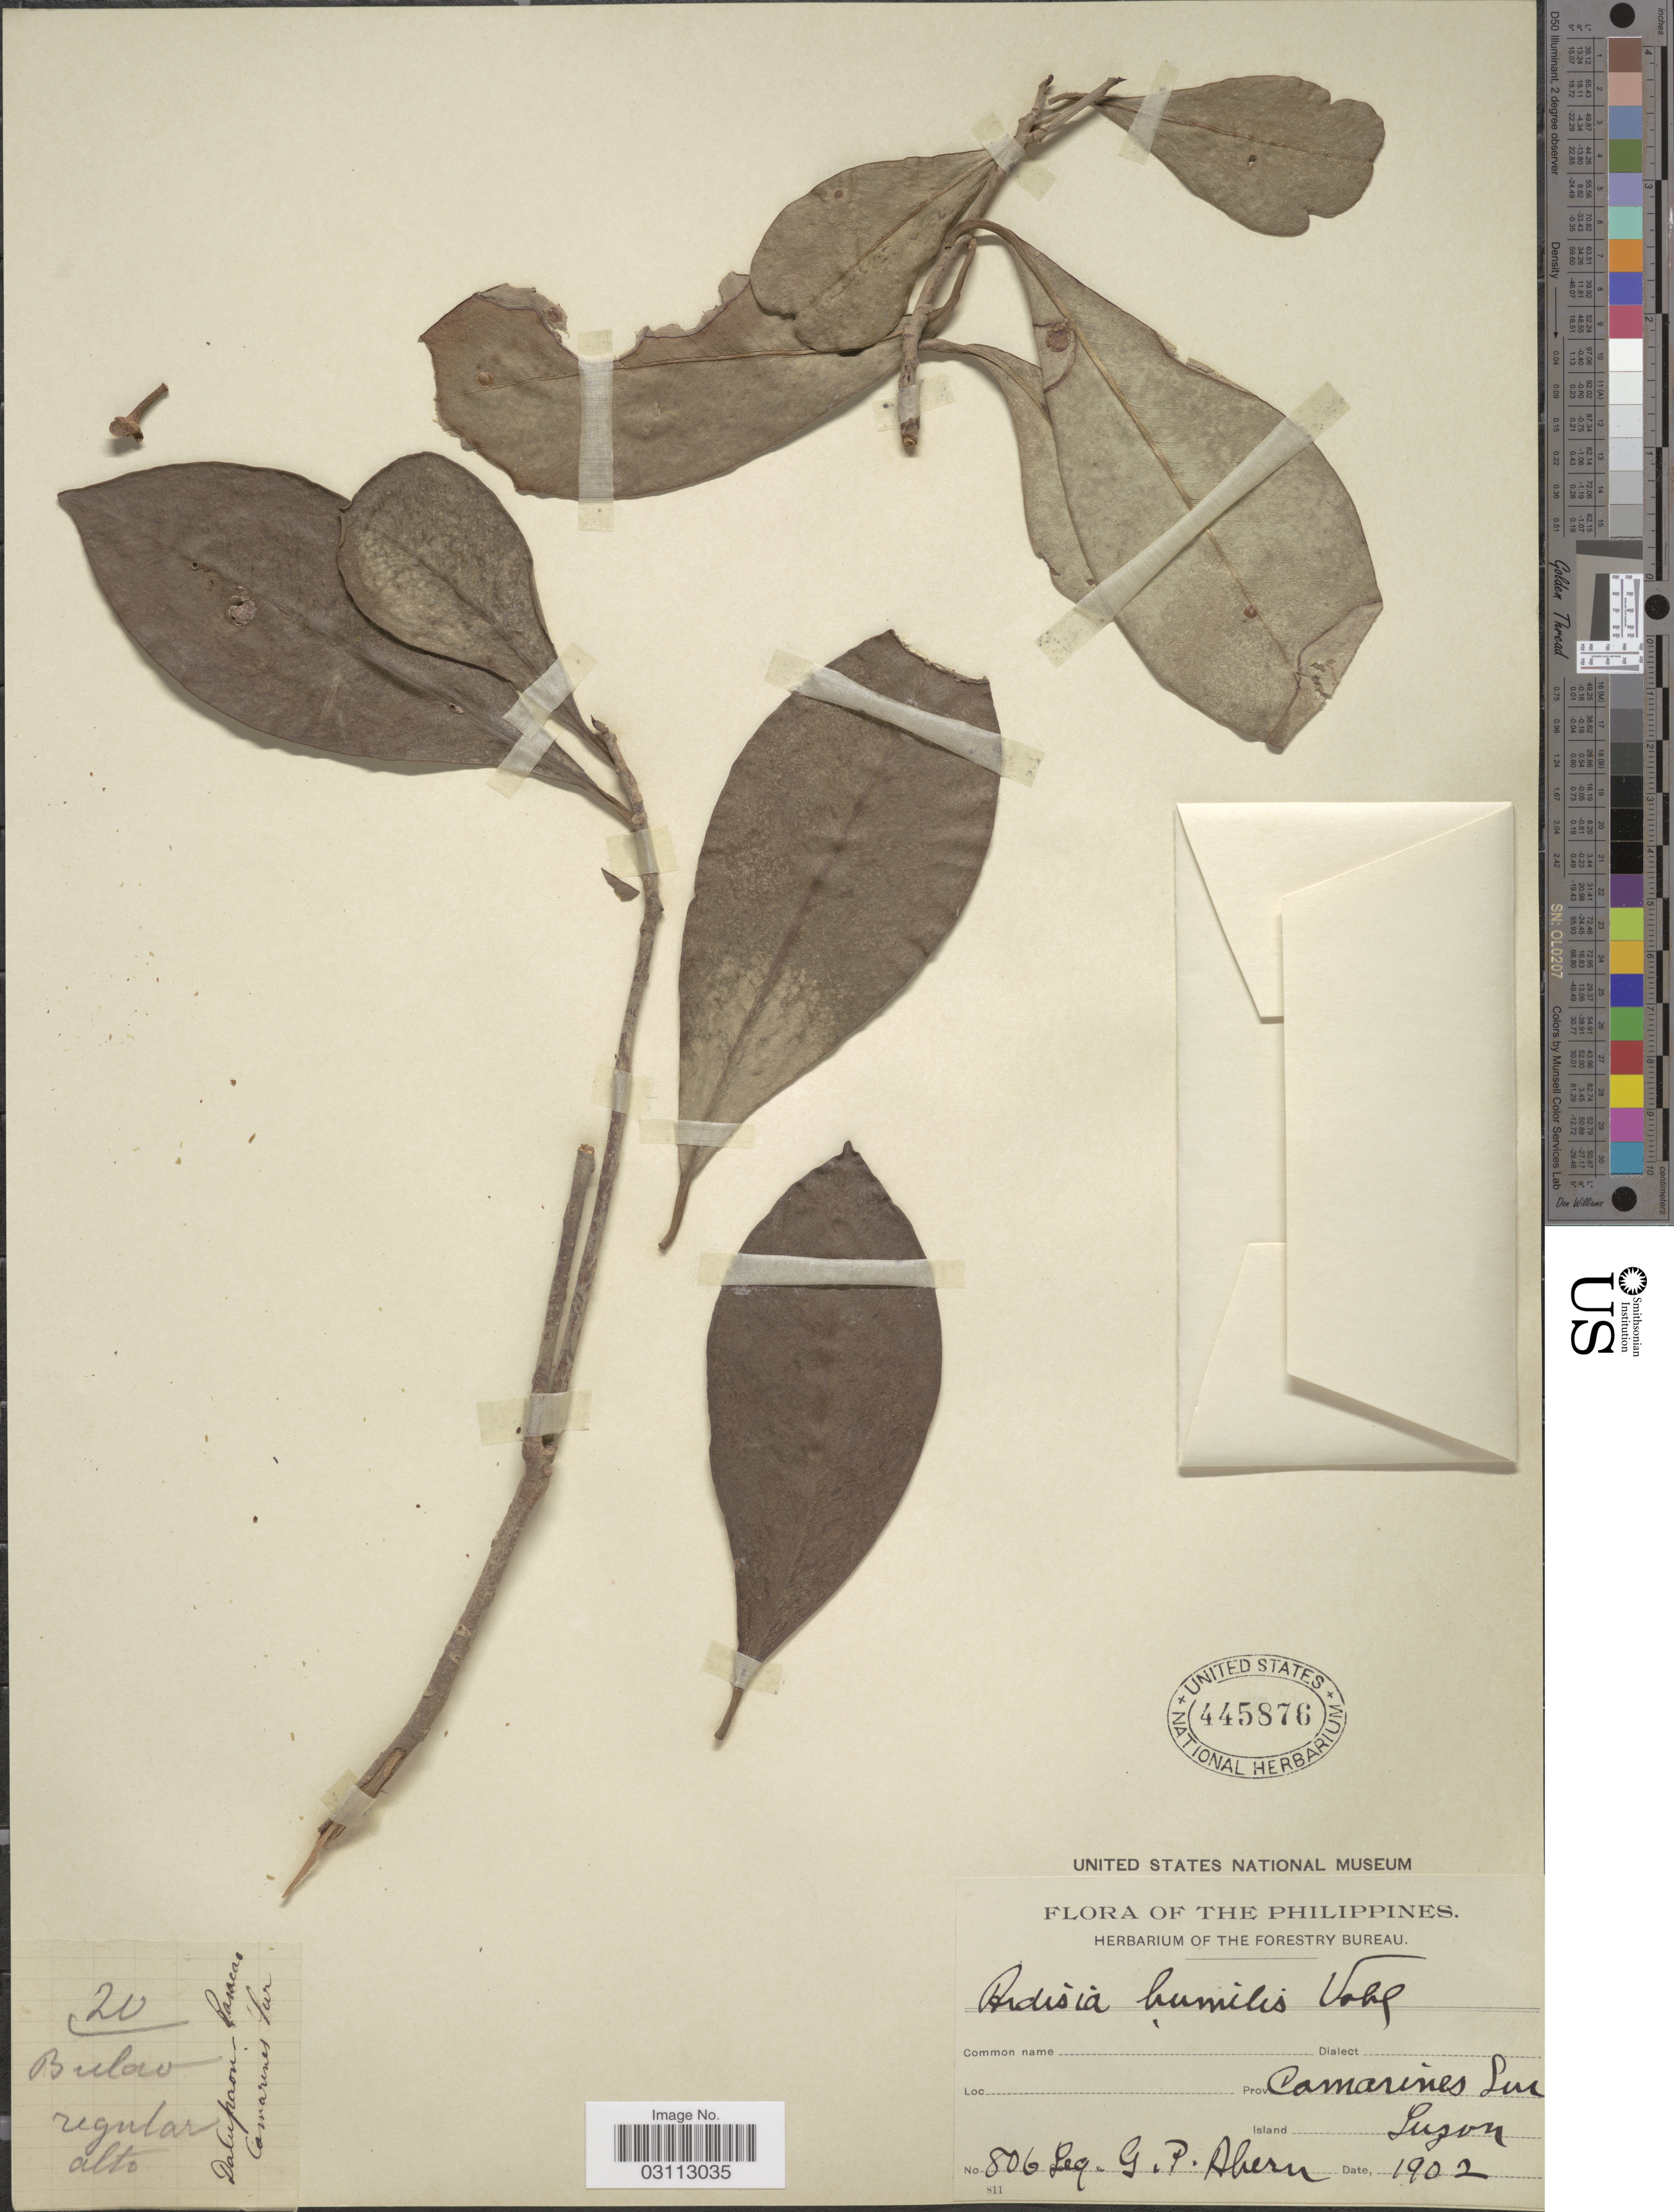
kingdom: Plantae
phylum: Tracheophyta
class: Magnoliopsida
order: Ericales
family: Primulaceae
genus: Ardisia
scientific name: Ardisia squamulosa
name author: C. Presl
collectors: G. Ahern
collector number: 806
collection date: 1902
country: Philippines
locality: Prov. Camarines Sur. Island Luzon.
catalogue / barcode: US 445876